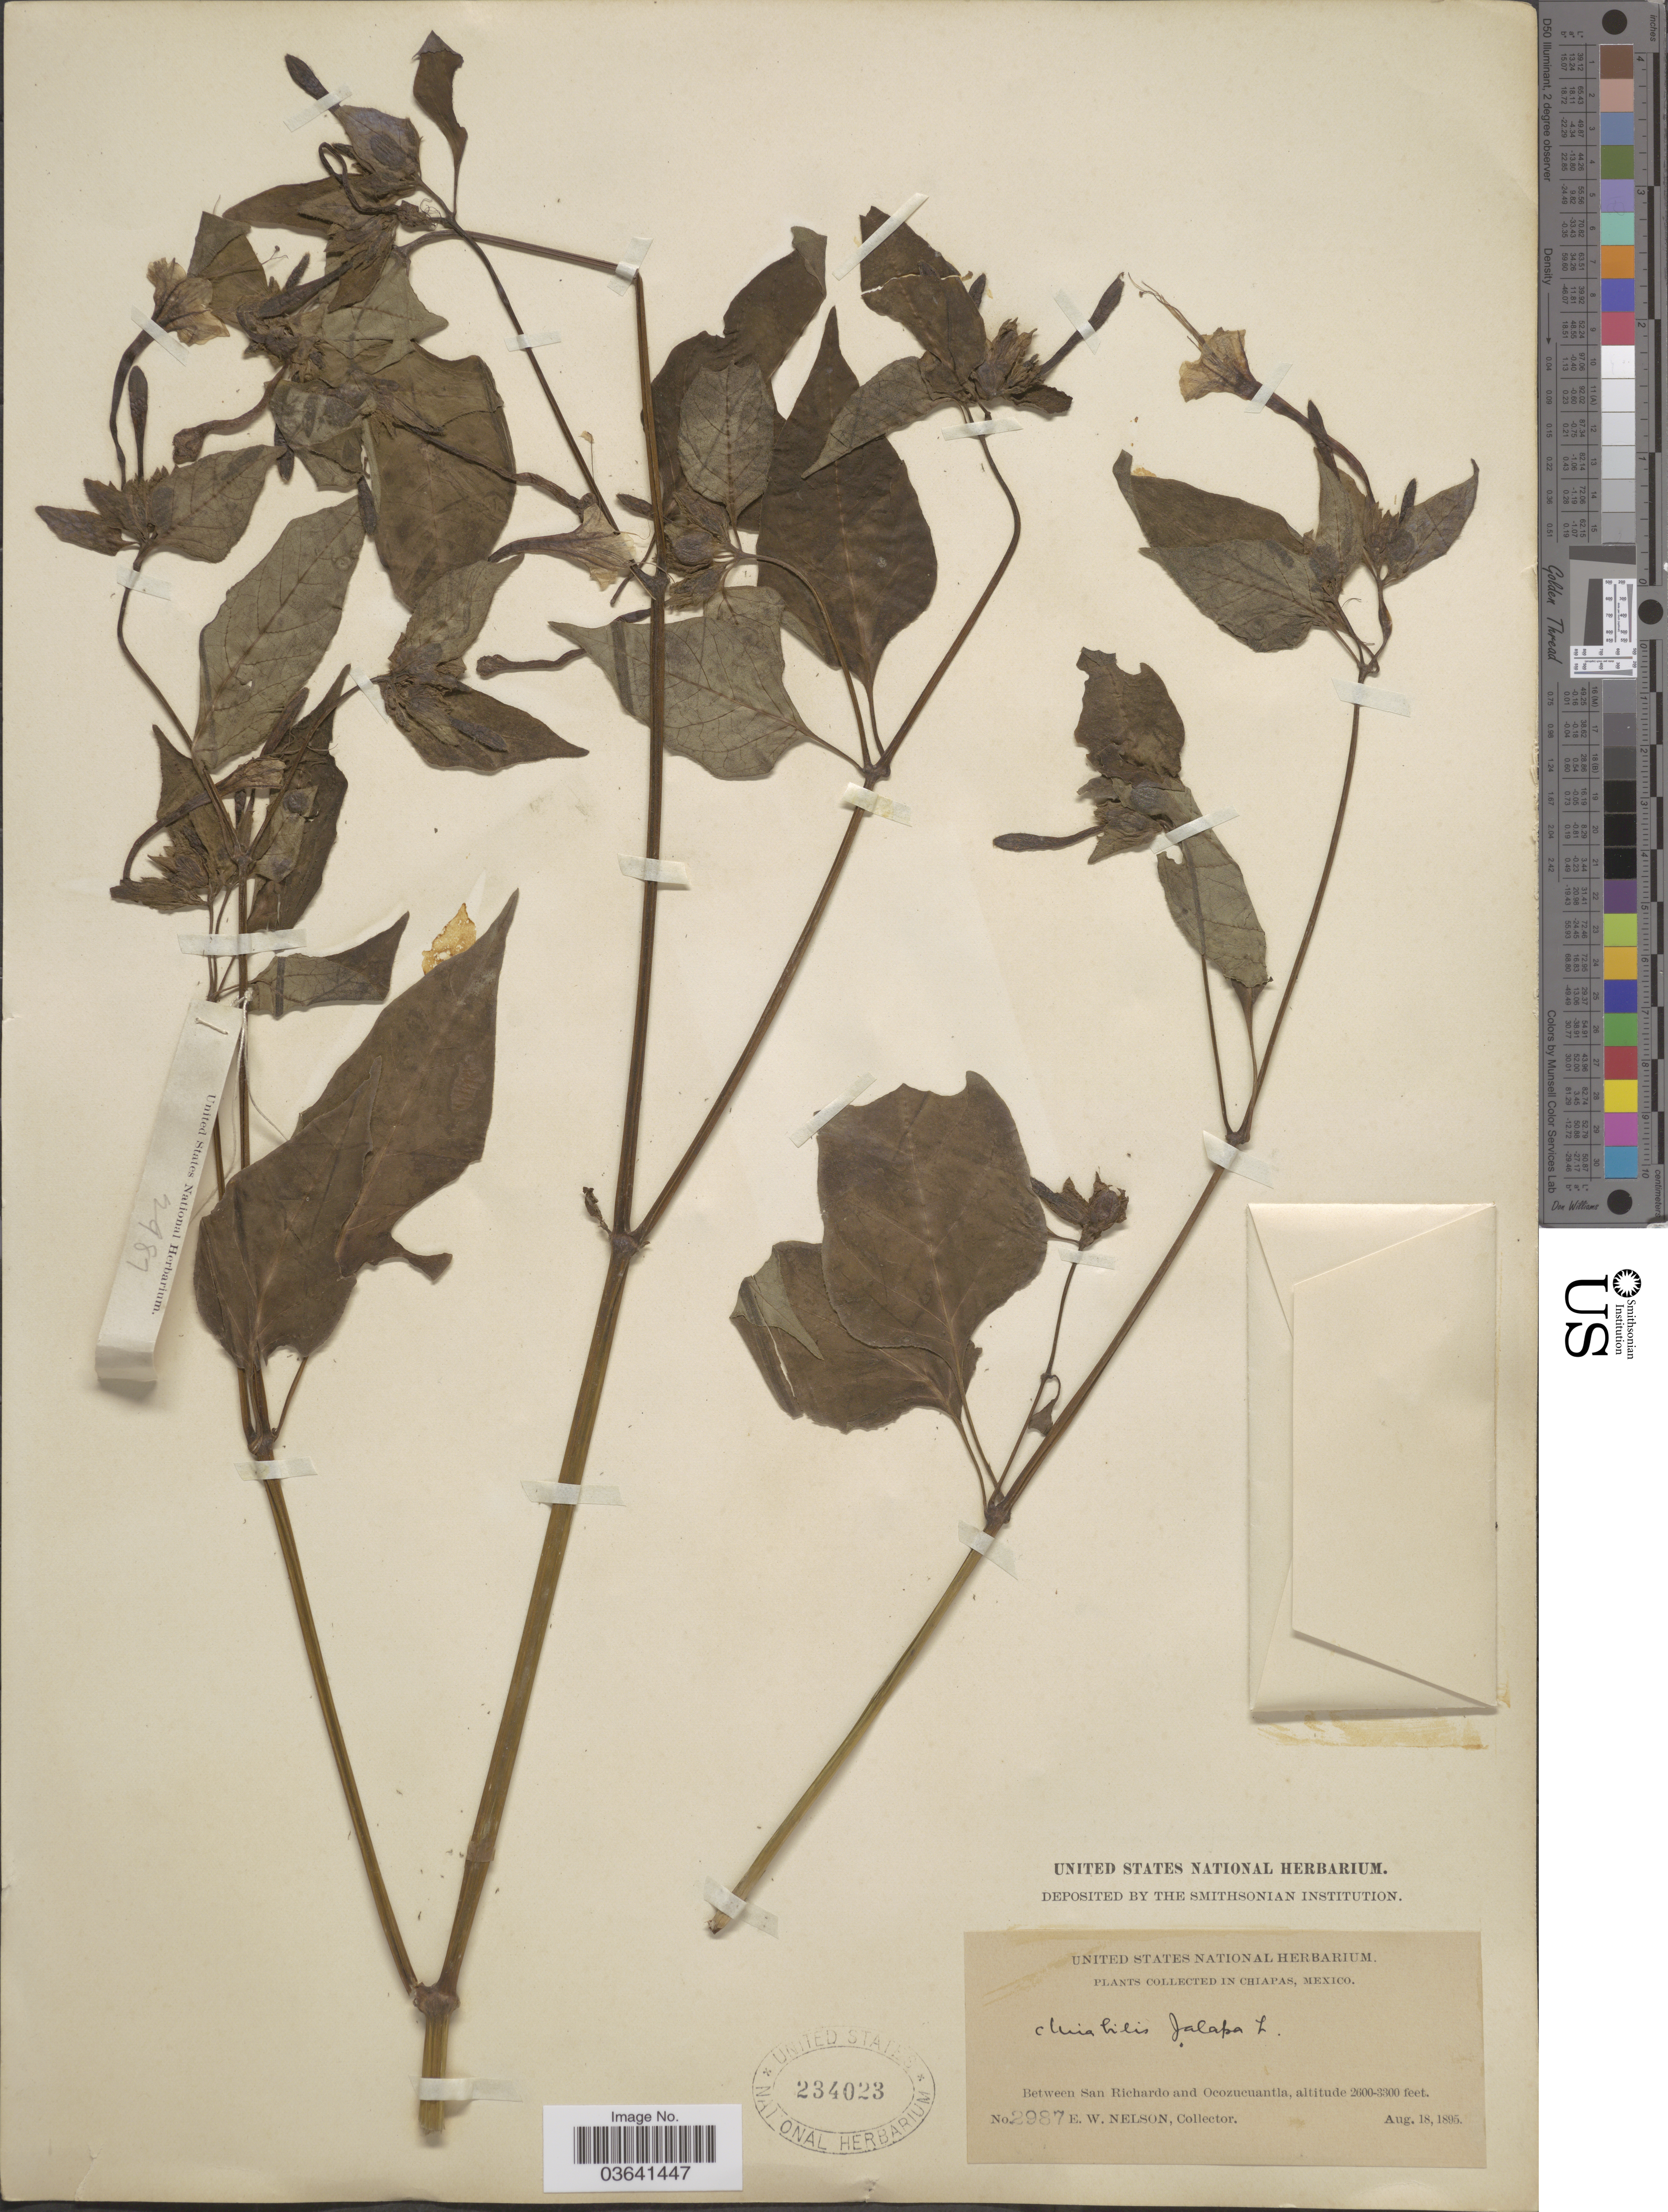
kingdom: Plantae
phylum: Tracheophyta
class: Magnoliopsida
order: Caryophyllales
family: Nyctaginaceae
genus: Mirabilis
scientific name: Mirabilis jalapa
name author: L.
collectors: E. W. Nelson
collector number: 2987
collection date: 1895-08-18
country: Mexico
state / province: Chiapas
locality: Between San Richardo and Ocozucuantla.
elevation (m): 792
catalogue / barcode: US 234023